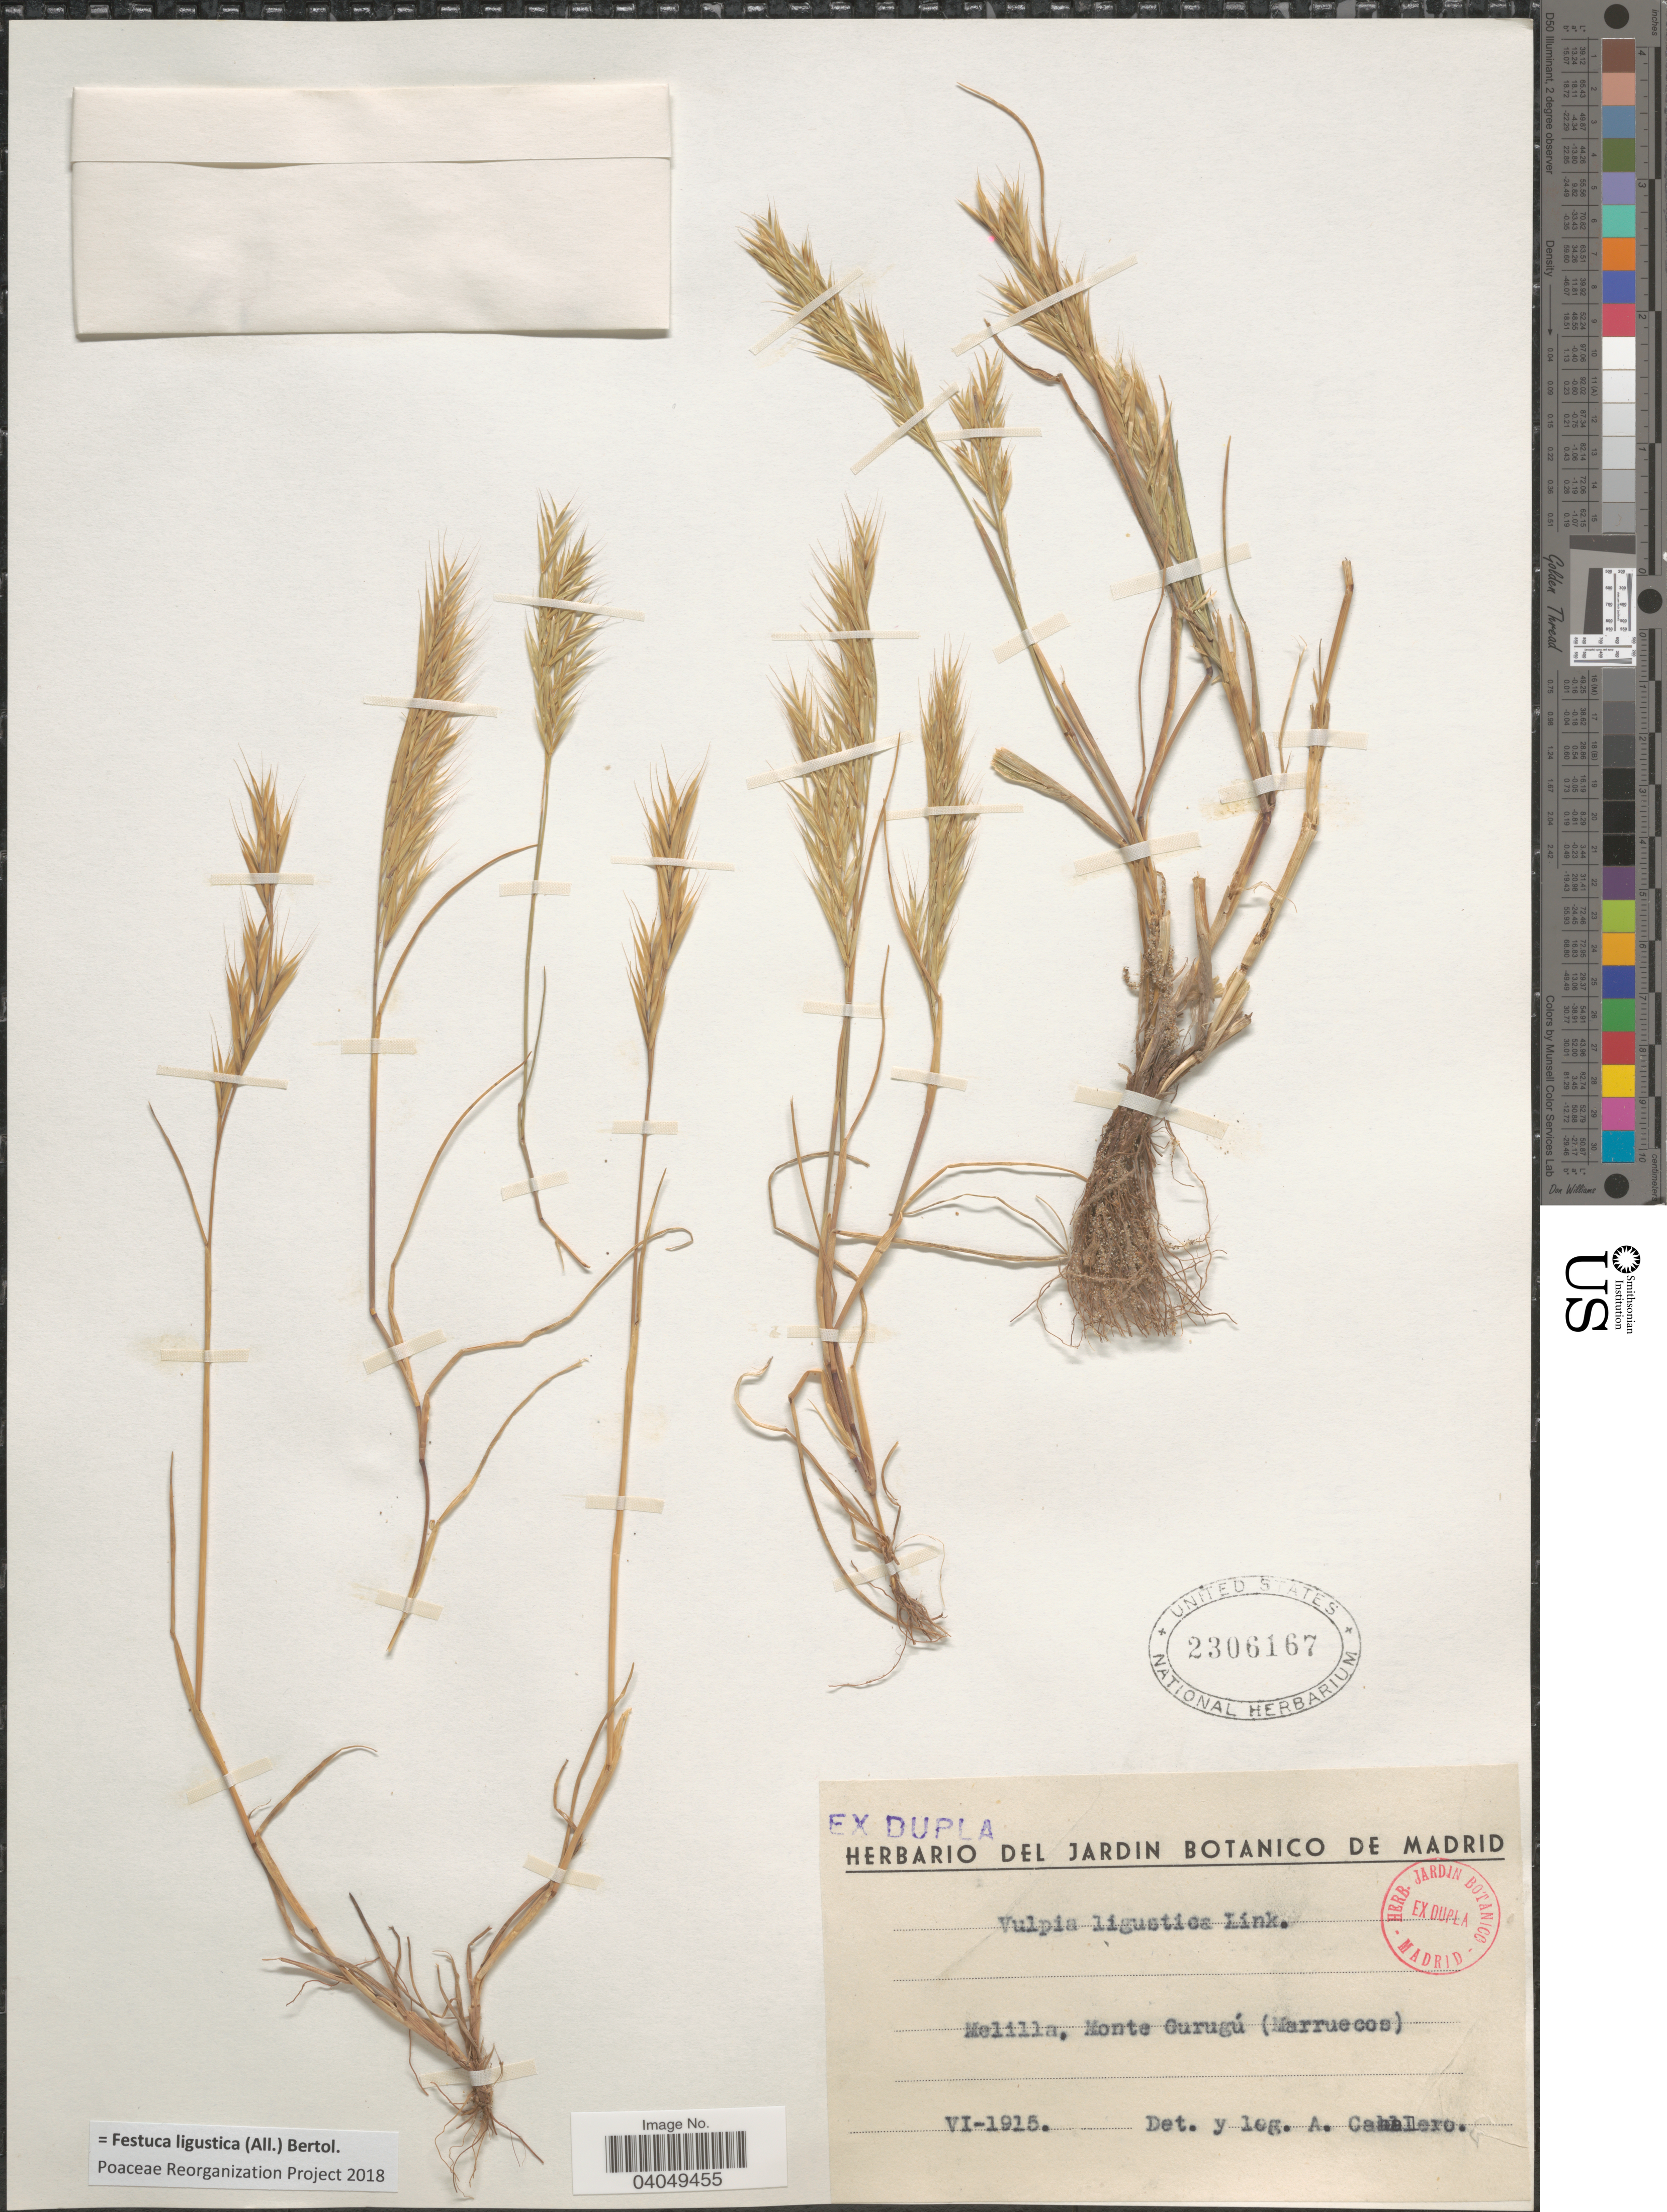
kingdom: Plantae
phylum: Tracheophyta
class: Liliopsida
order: Poales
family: Poaceae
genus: Festuca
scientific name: Festuca ligustica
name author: (All.) Bertol.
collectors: A. Caballero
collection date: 1915-06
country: Spain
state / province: Spanish North African Territories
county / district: Melilla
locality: Monte Gurugú (Marruecos).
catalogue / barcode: US 2306167